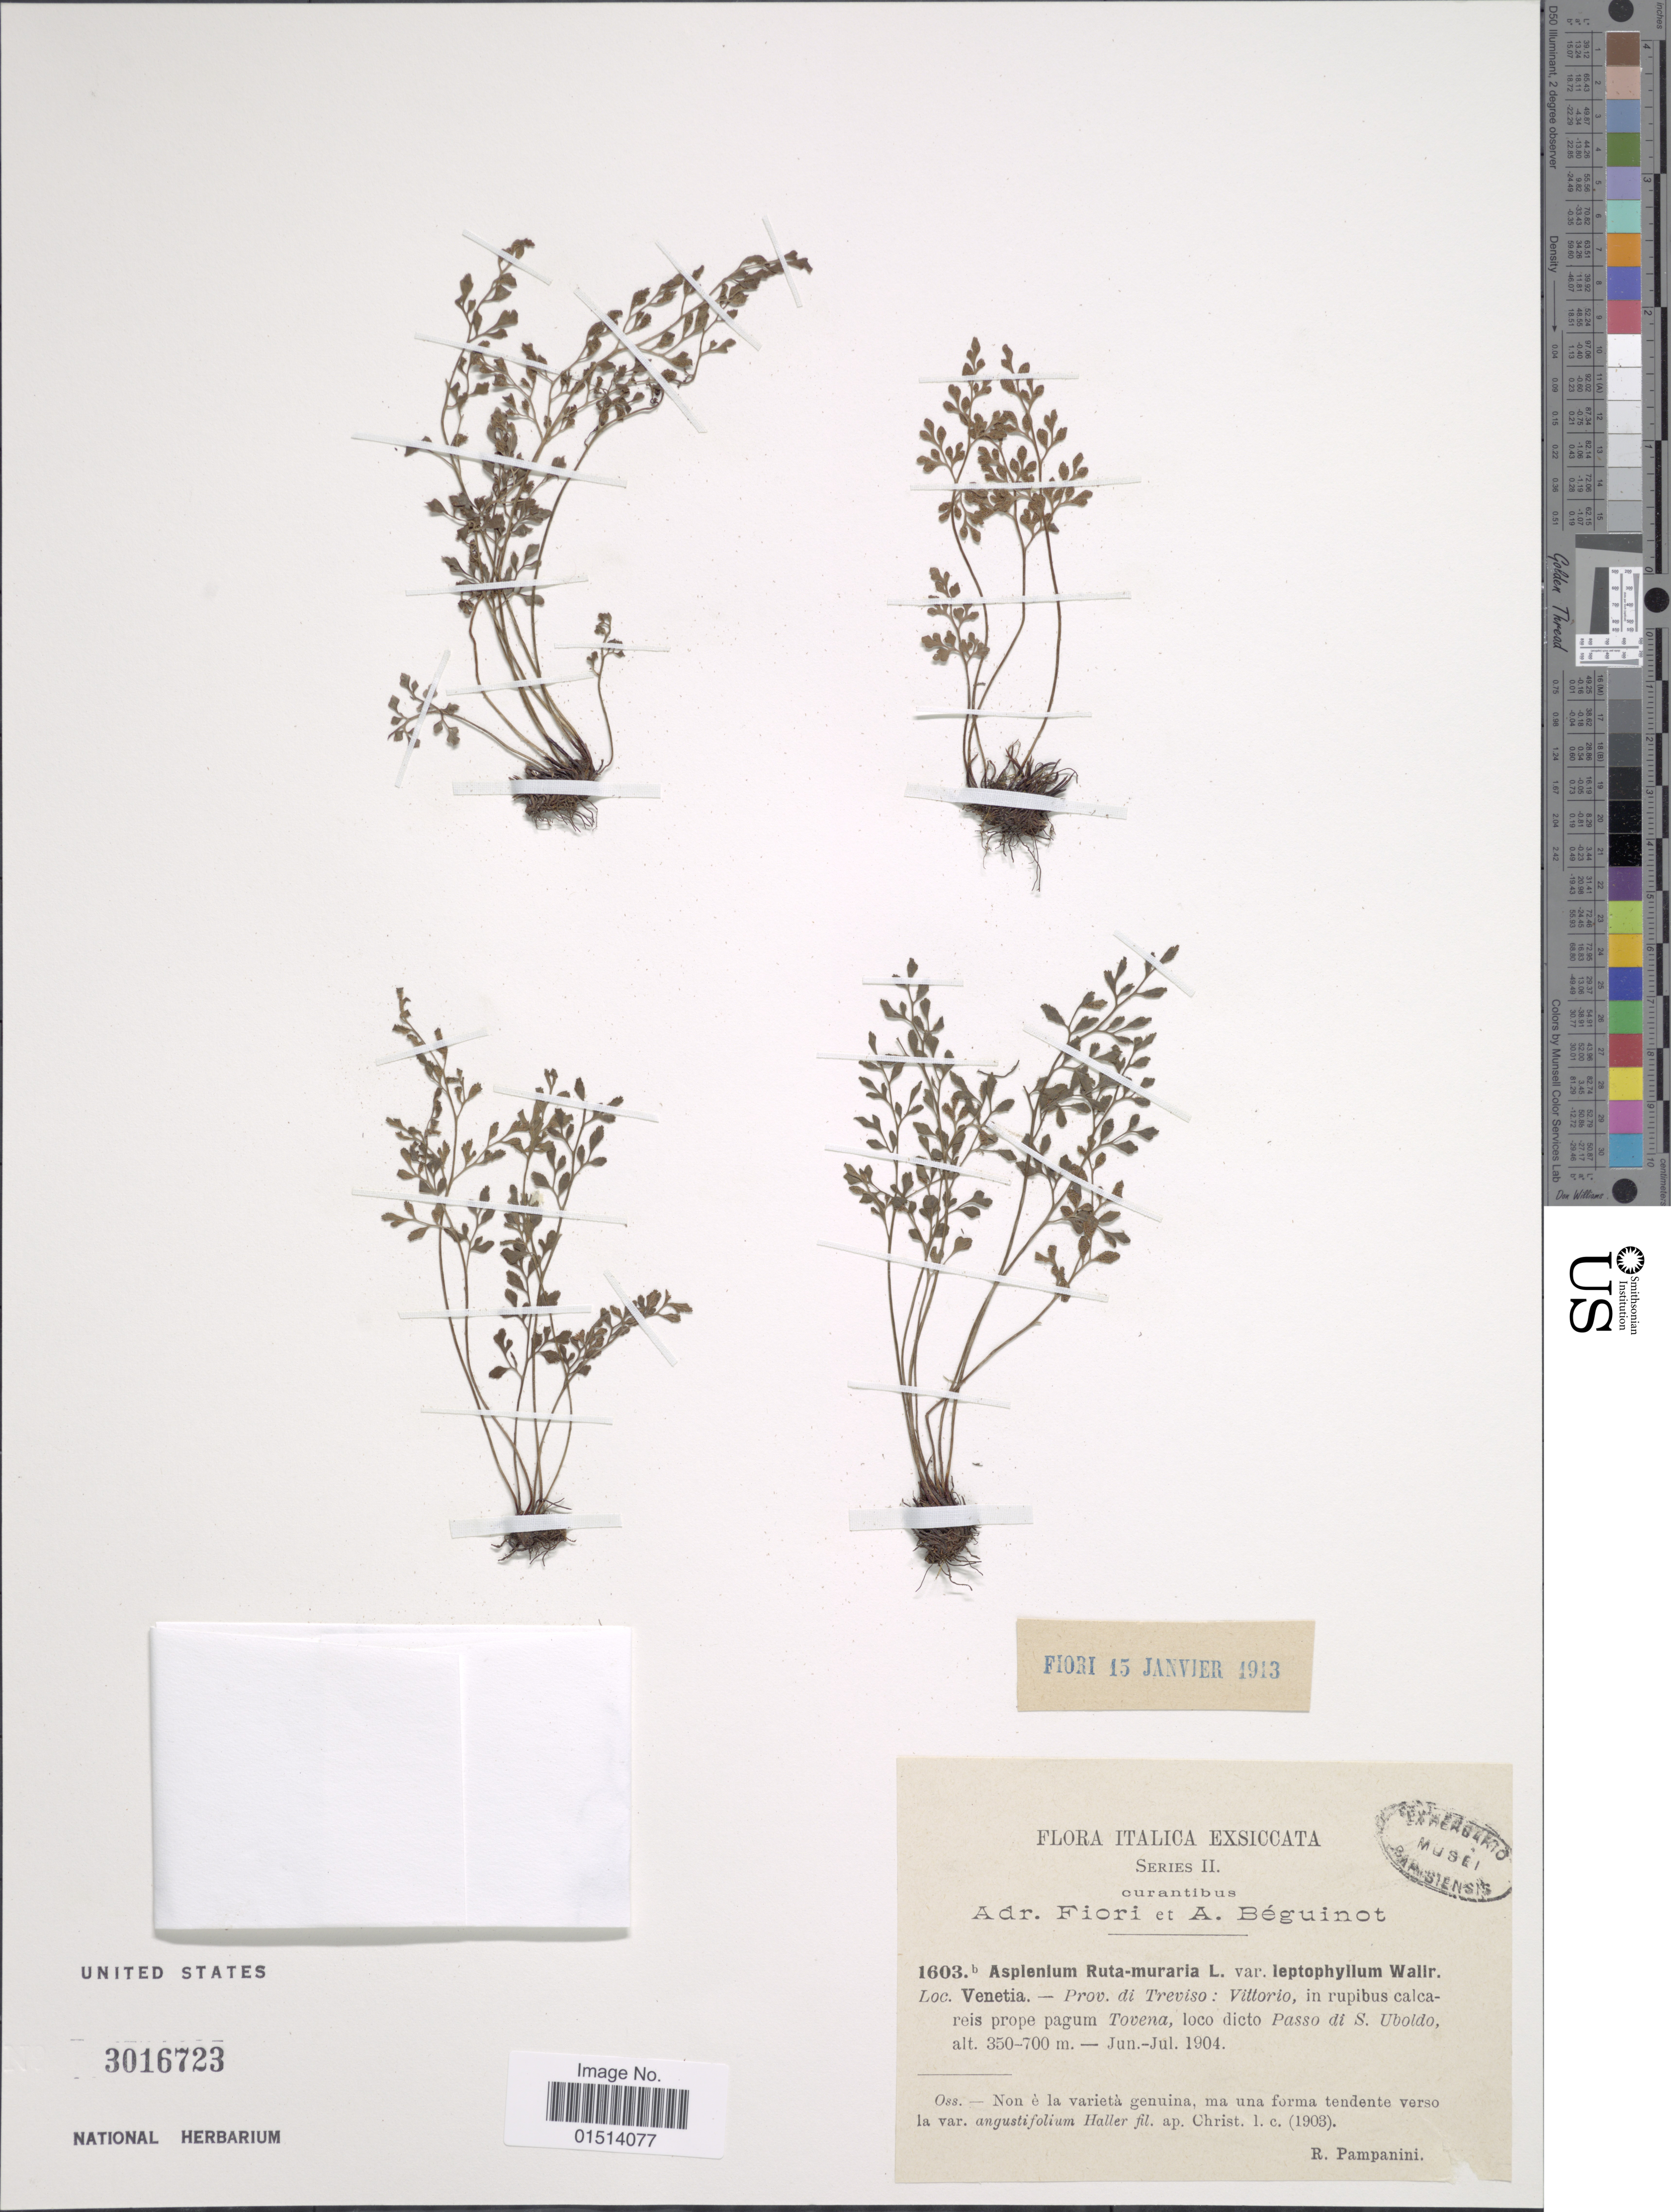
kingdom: Plantae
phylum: Tracheophyta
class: Polypodiopsida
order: Polypodiales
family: Aspleniaceae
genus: Asplenium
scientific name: Asplenium ruta-muraria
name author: L.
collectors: R. Pampanini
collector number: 1603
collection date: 1904-06/1904-07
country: Italy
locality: Venetia, Prov. di Treviso: Vittorio, in rupibus calcareis prope pagum Trovena, loco dicto Passo di S. Uboldo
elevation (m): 350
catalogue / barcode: US 3016723